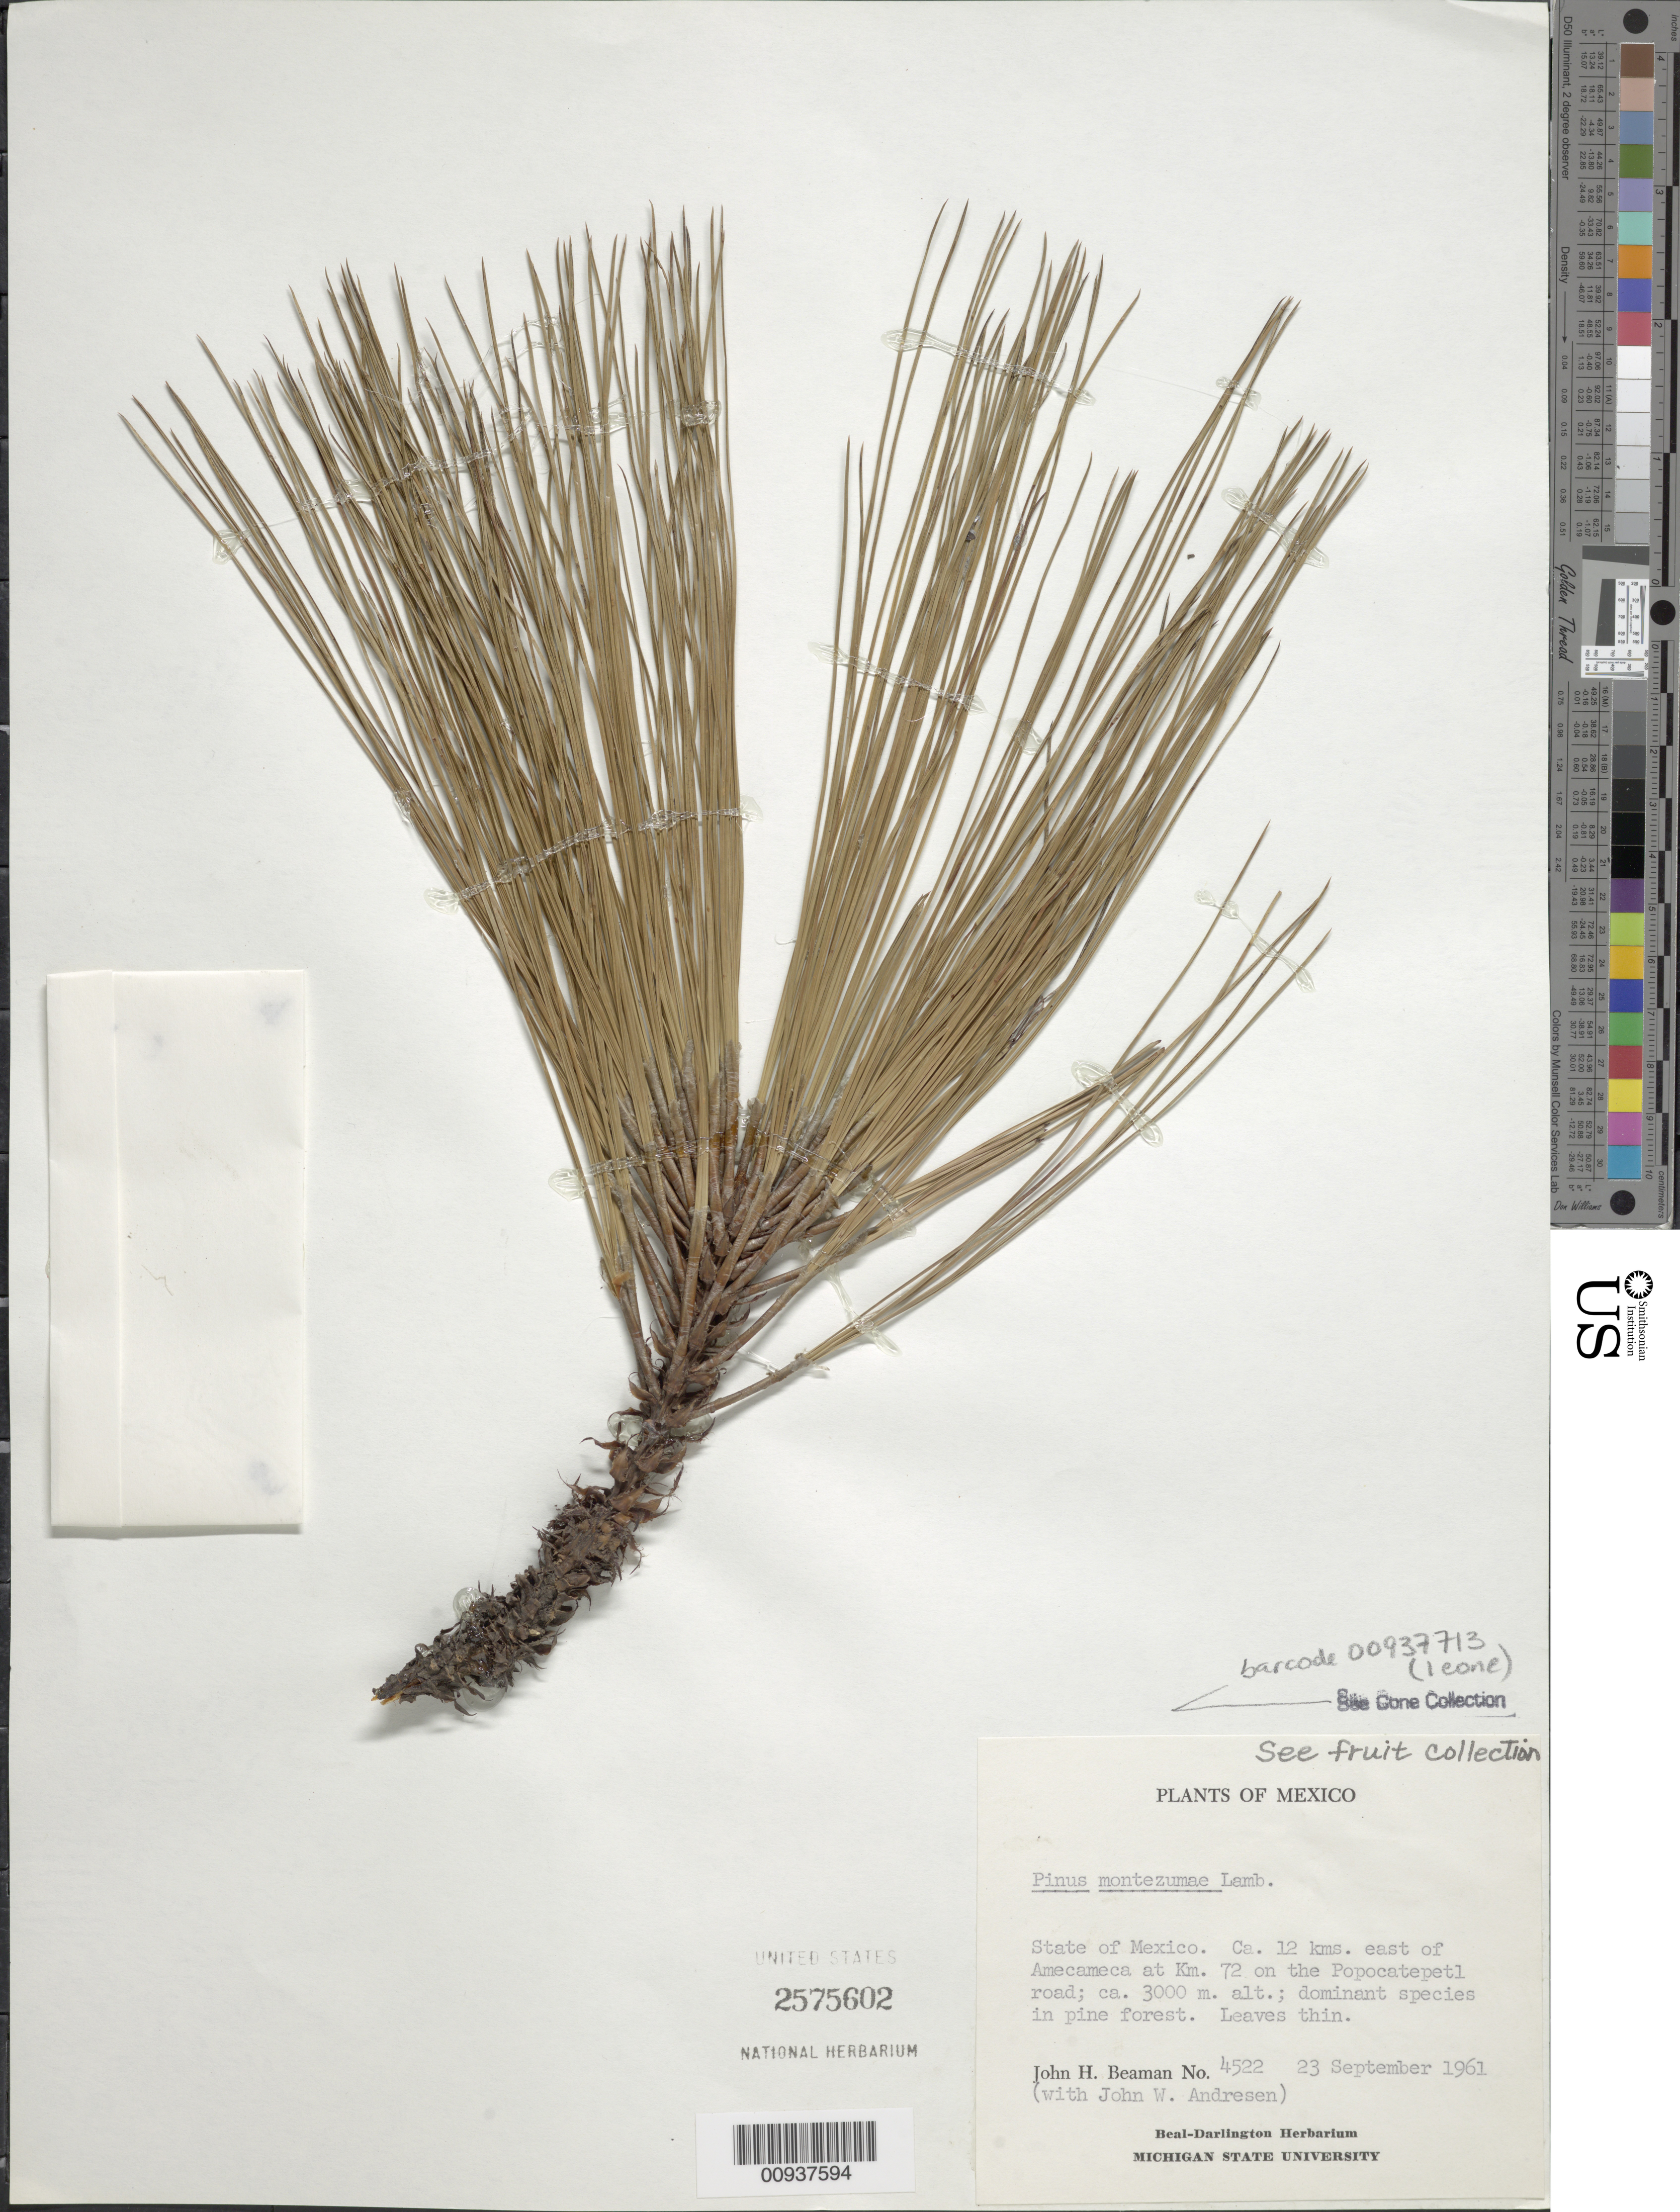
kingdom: Plantae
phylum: Tracheophyta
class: Pinopsida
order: Pinales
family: Pinaceae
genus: Pinus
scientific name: Pinus montezumae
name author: Lamb.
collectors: J. H. Beaman & J. Andrésen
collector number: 4522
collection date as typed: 23 Sep 1961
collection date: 1961-09-23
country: Mexico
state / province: México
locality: Ca. 12 km. east of Amecameca at km. 72 on the Popocatepetl road.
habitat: Dominant species in pine forest.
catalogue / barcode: US 2575602